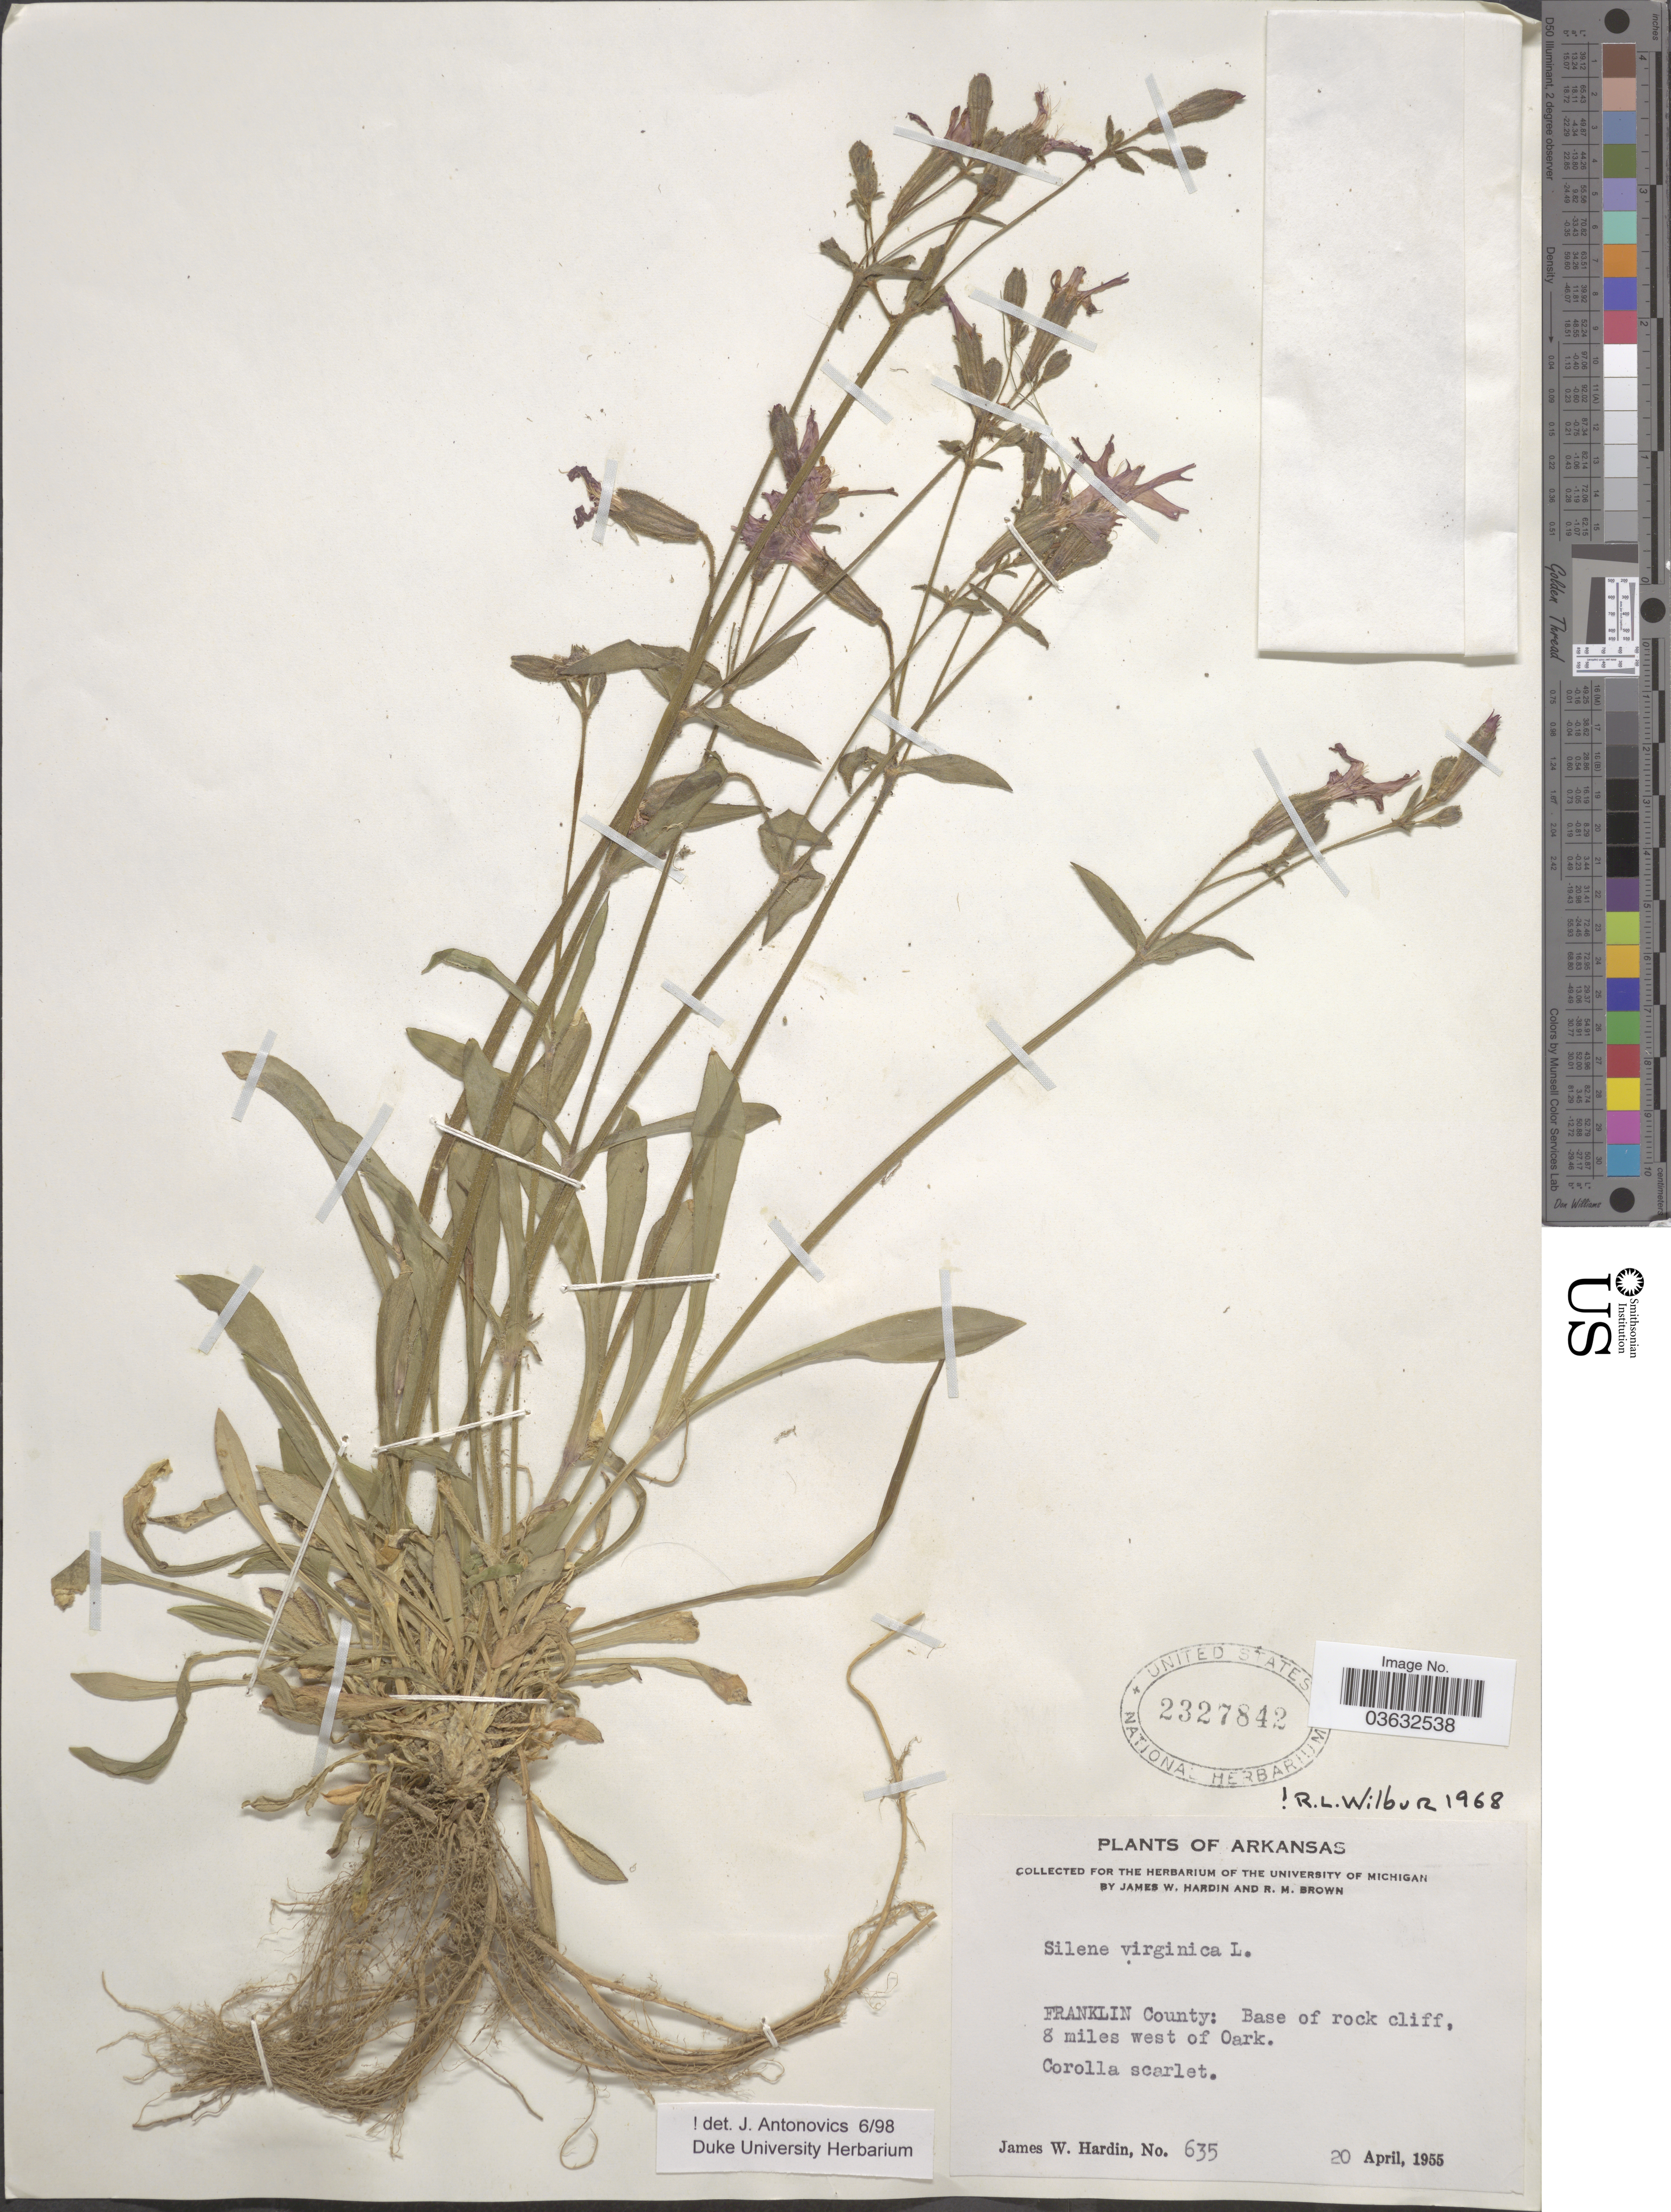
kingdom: Plantae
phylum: Tracheophyta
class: Magnoliopsida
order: Caryophyllales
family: Caryophyllaceae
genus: Silene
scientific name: Silene virginica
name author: L.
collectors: J. W. Hardin & R. Brown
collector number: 635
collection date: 1955-04-20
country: United States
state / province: Arkansas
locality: Franklin County: Base of rock cliff, 8 miles west of Oark.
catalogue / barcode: US 2327842